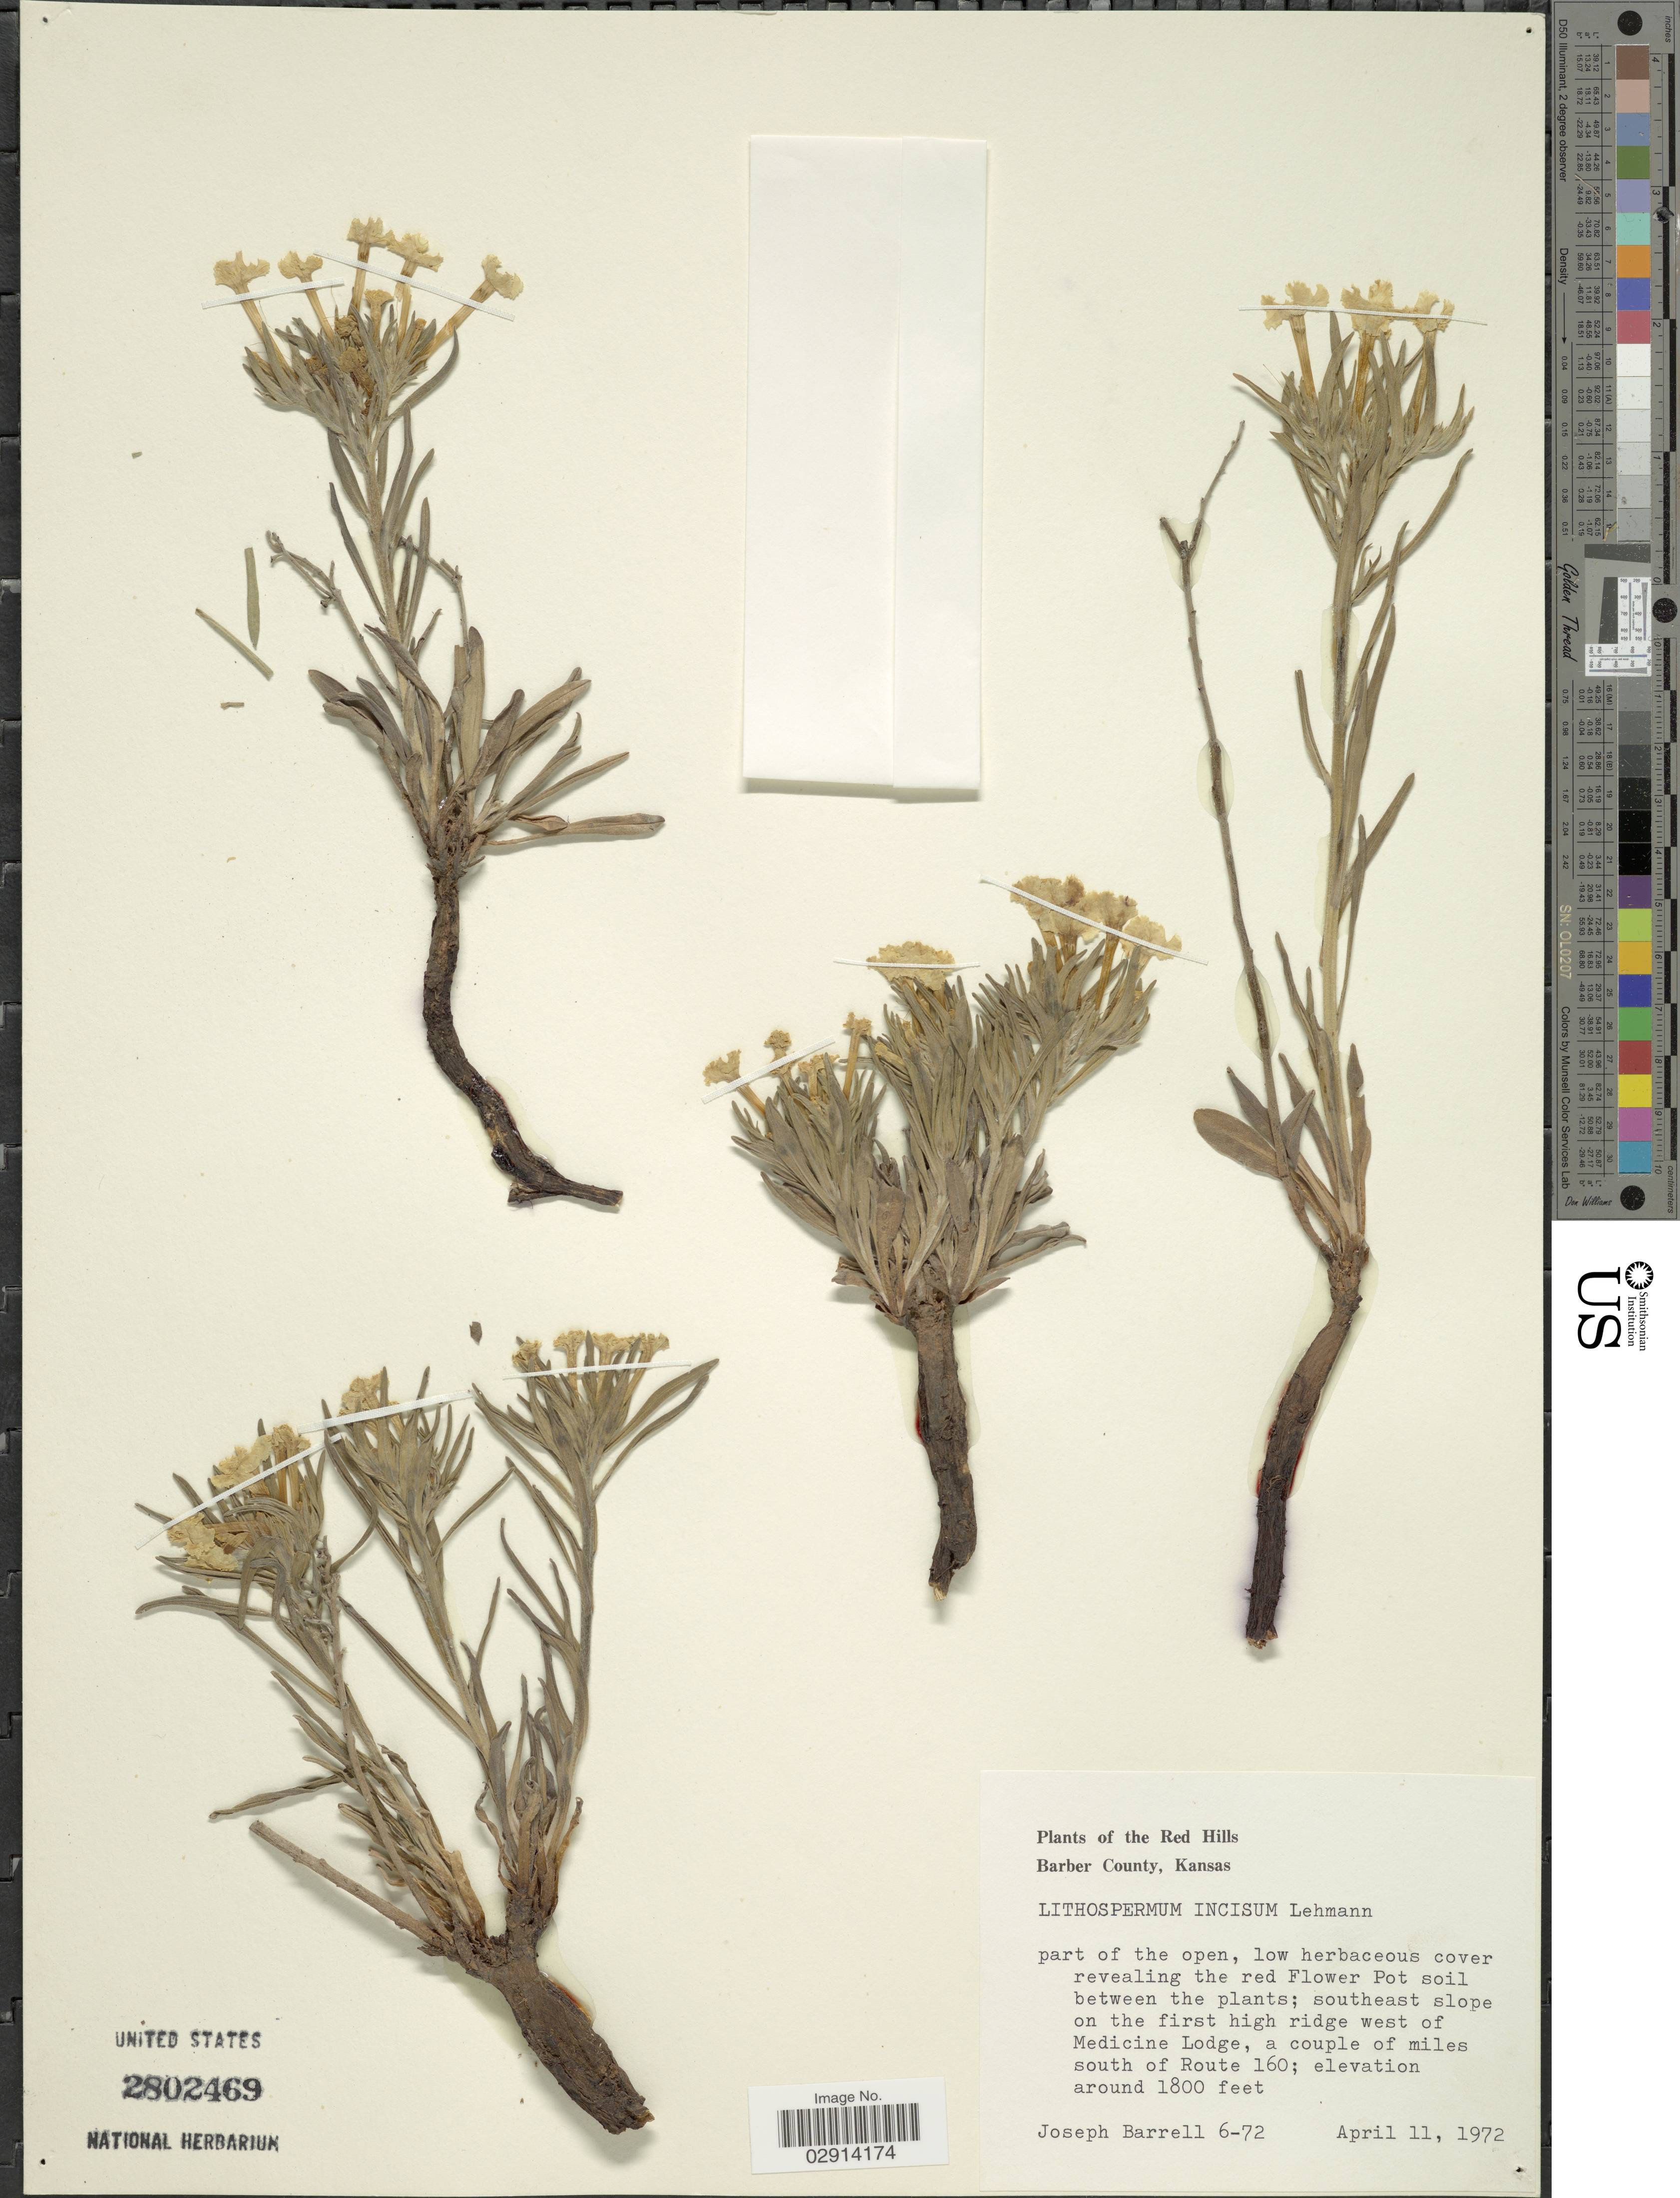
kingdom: Plantae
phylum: Tracheophyta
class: Magnoliopsida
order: Boraginales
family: Boraginaceae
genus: Lithospermum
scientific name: Lithospermum incisum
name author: Lehm.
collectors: J. Barrell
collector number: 6-72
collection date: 1972-04-11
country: United States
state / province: Kansas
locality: Red Hills. Barber County, Kansas. Southeast slope on the first high ridge west of Medicine Lodge, a couple of miles south of Route 160.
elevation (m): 549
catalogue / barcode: US 2802469